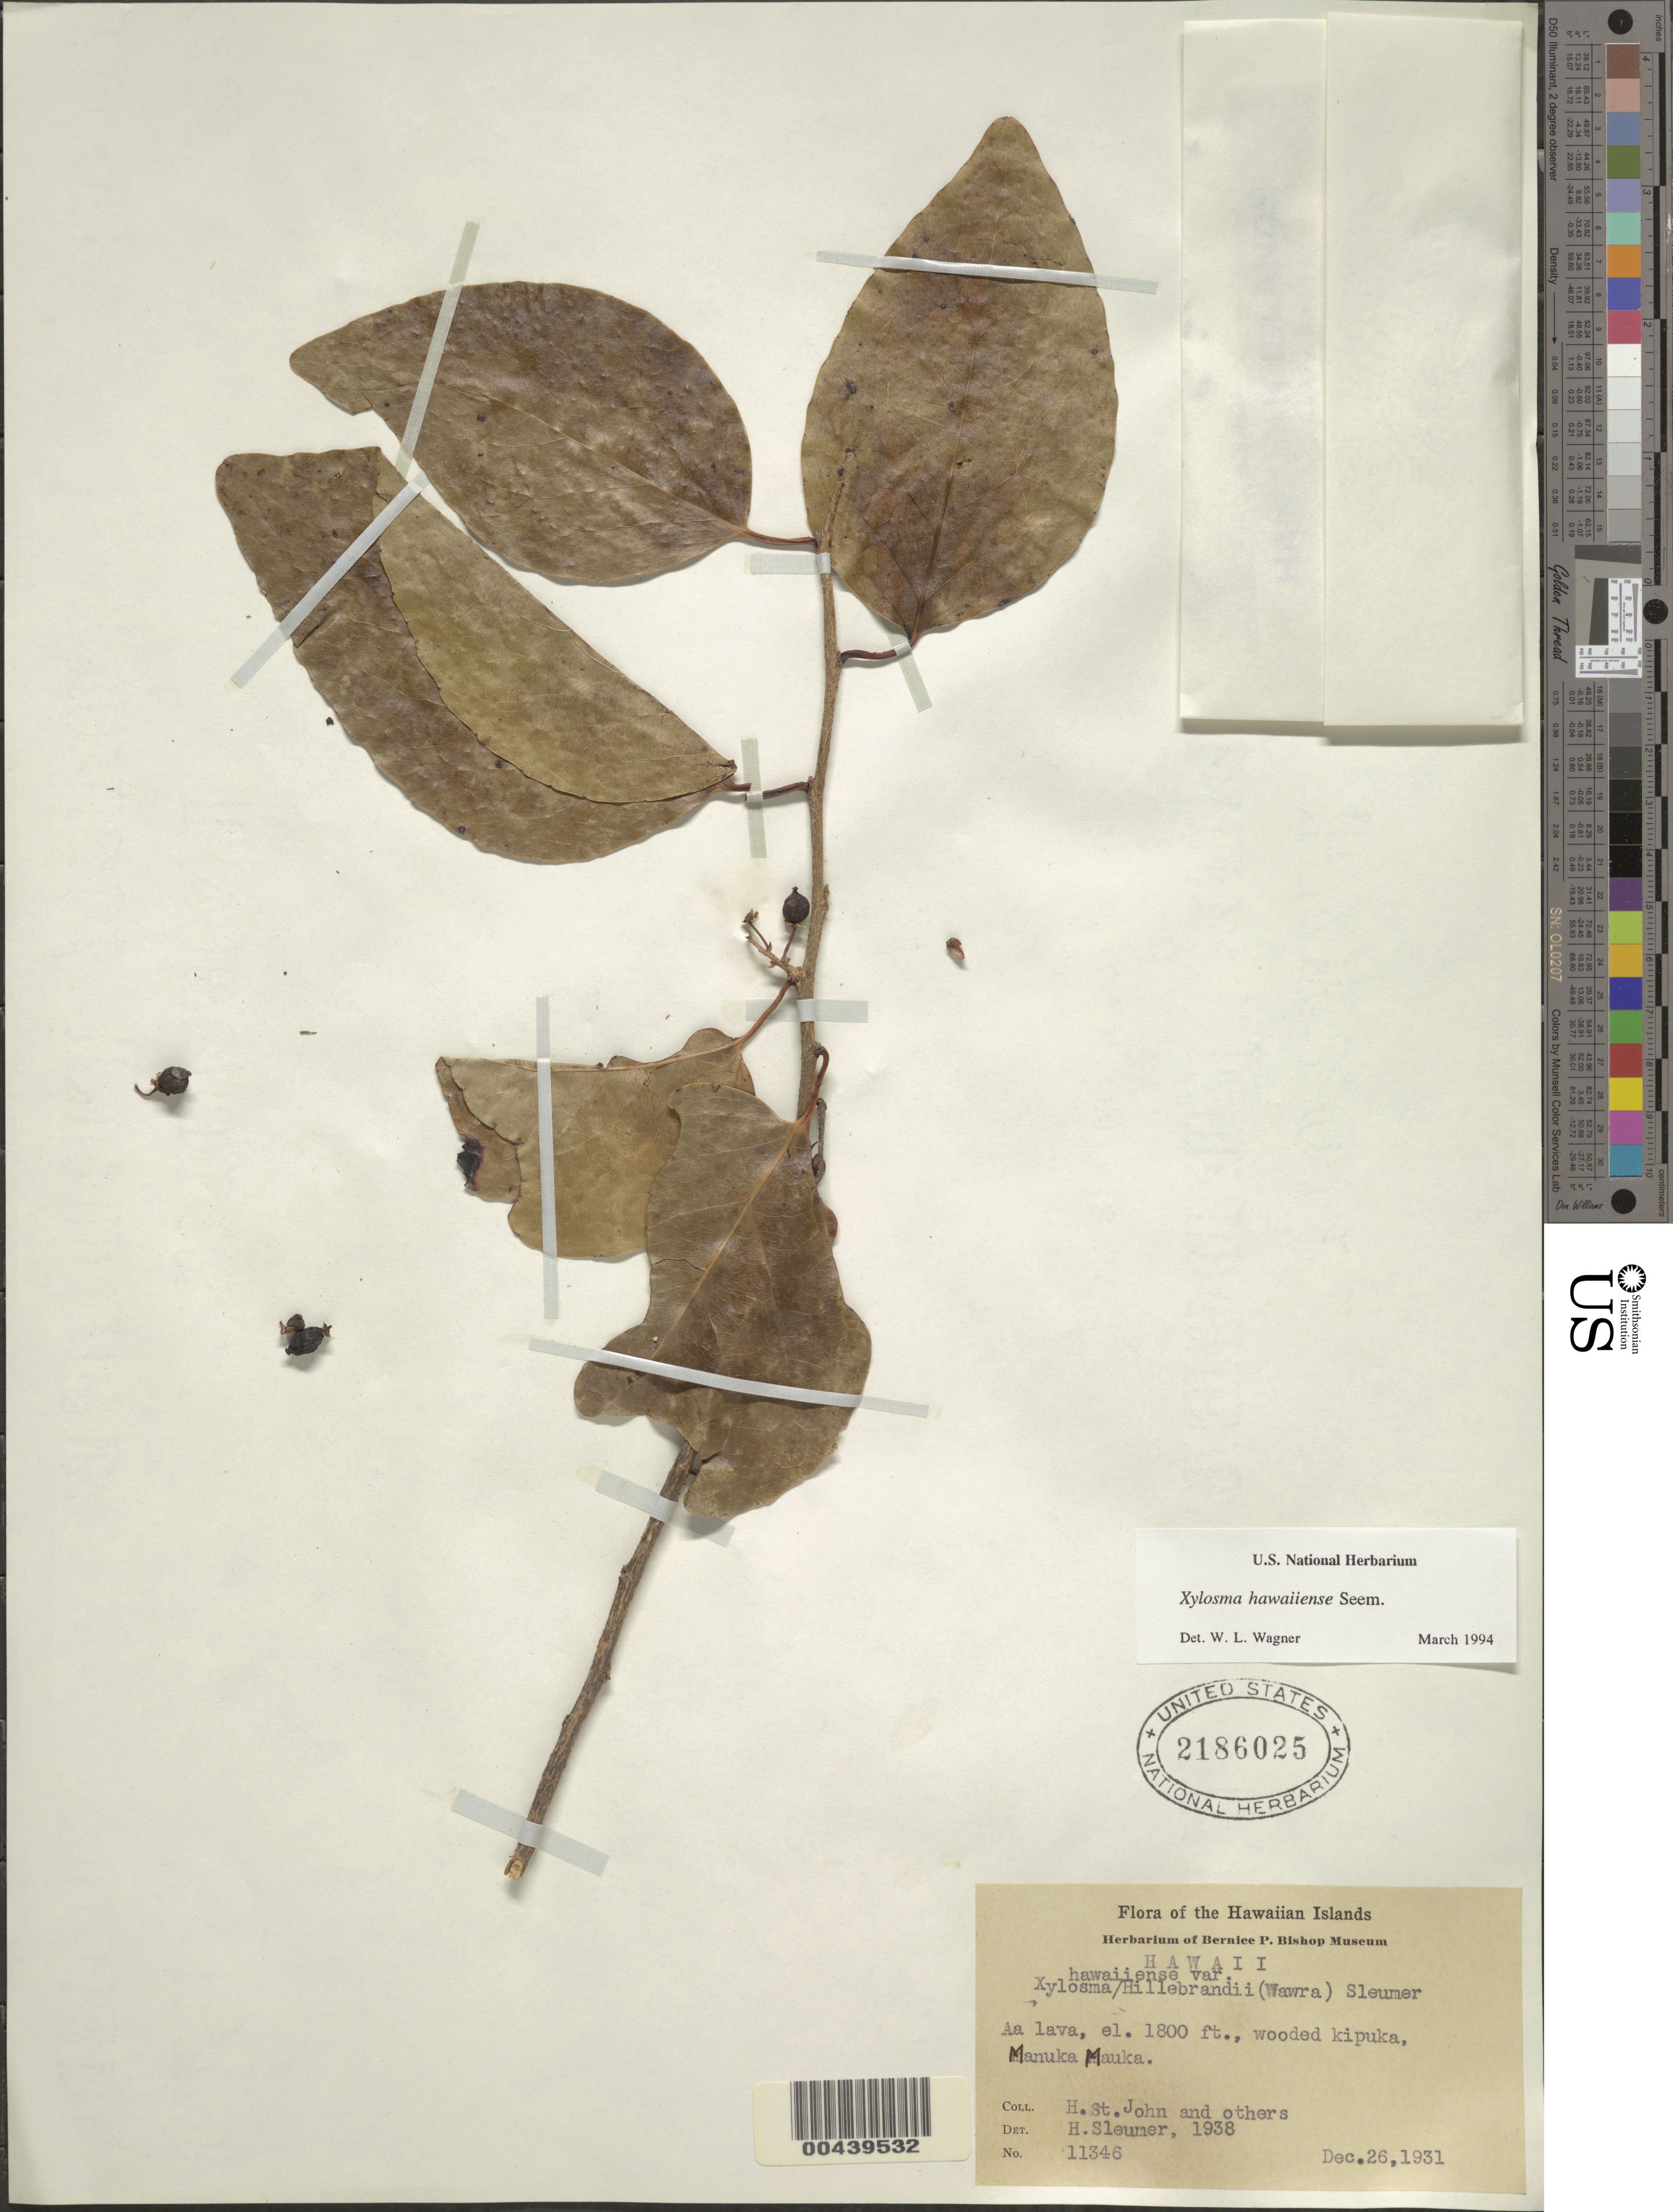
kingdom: Plantae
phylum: Tracheophyta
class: Magnoliopsida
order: Malpighiales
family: Salicaceae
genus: Xylosma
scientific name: Xylosma hawaiensis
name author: Seem.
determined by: Wagner, W. L., (BOT), Smithsonian Institution - National Museum of Natural History (UNITED STATES)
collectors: H. St. John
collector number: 11346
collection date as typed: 26 Dec 1931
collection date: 1931-12-26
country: United States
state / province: Hawaii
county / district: Hawaii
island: Hawaii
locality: Aa lava, Manuka Mauka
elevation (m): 549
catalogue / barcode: US 2186025